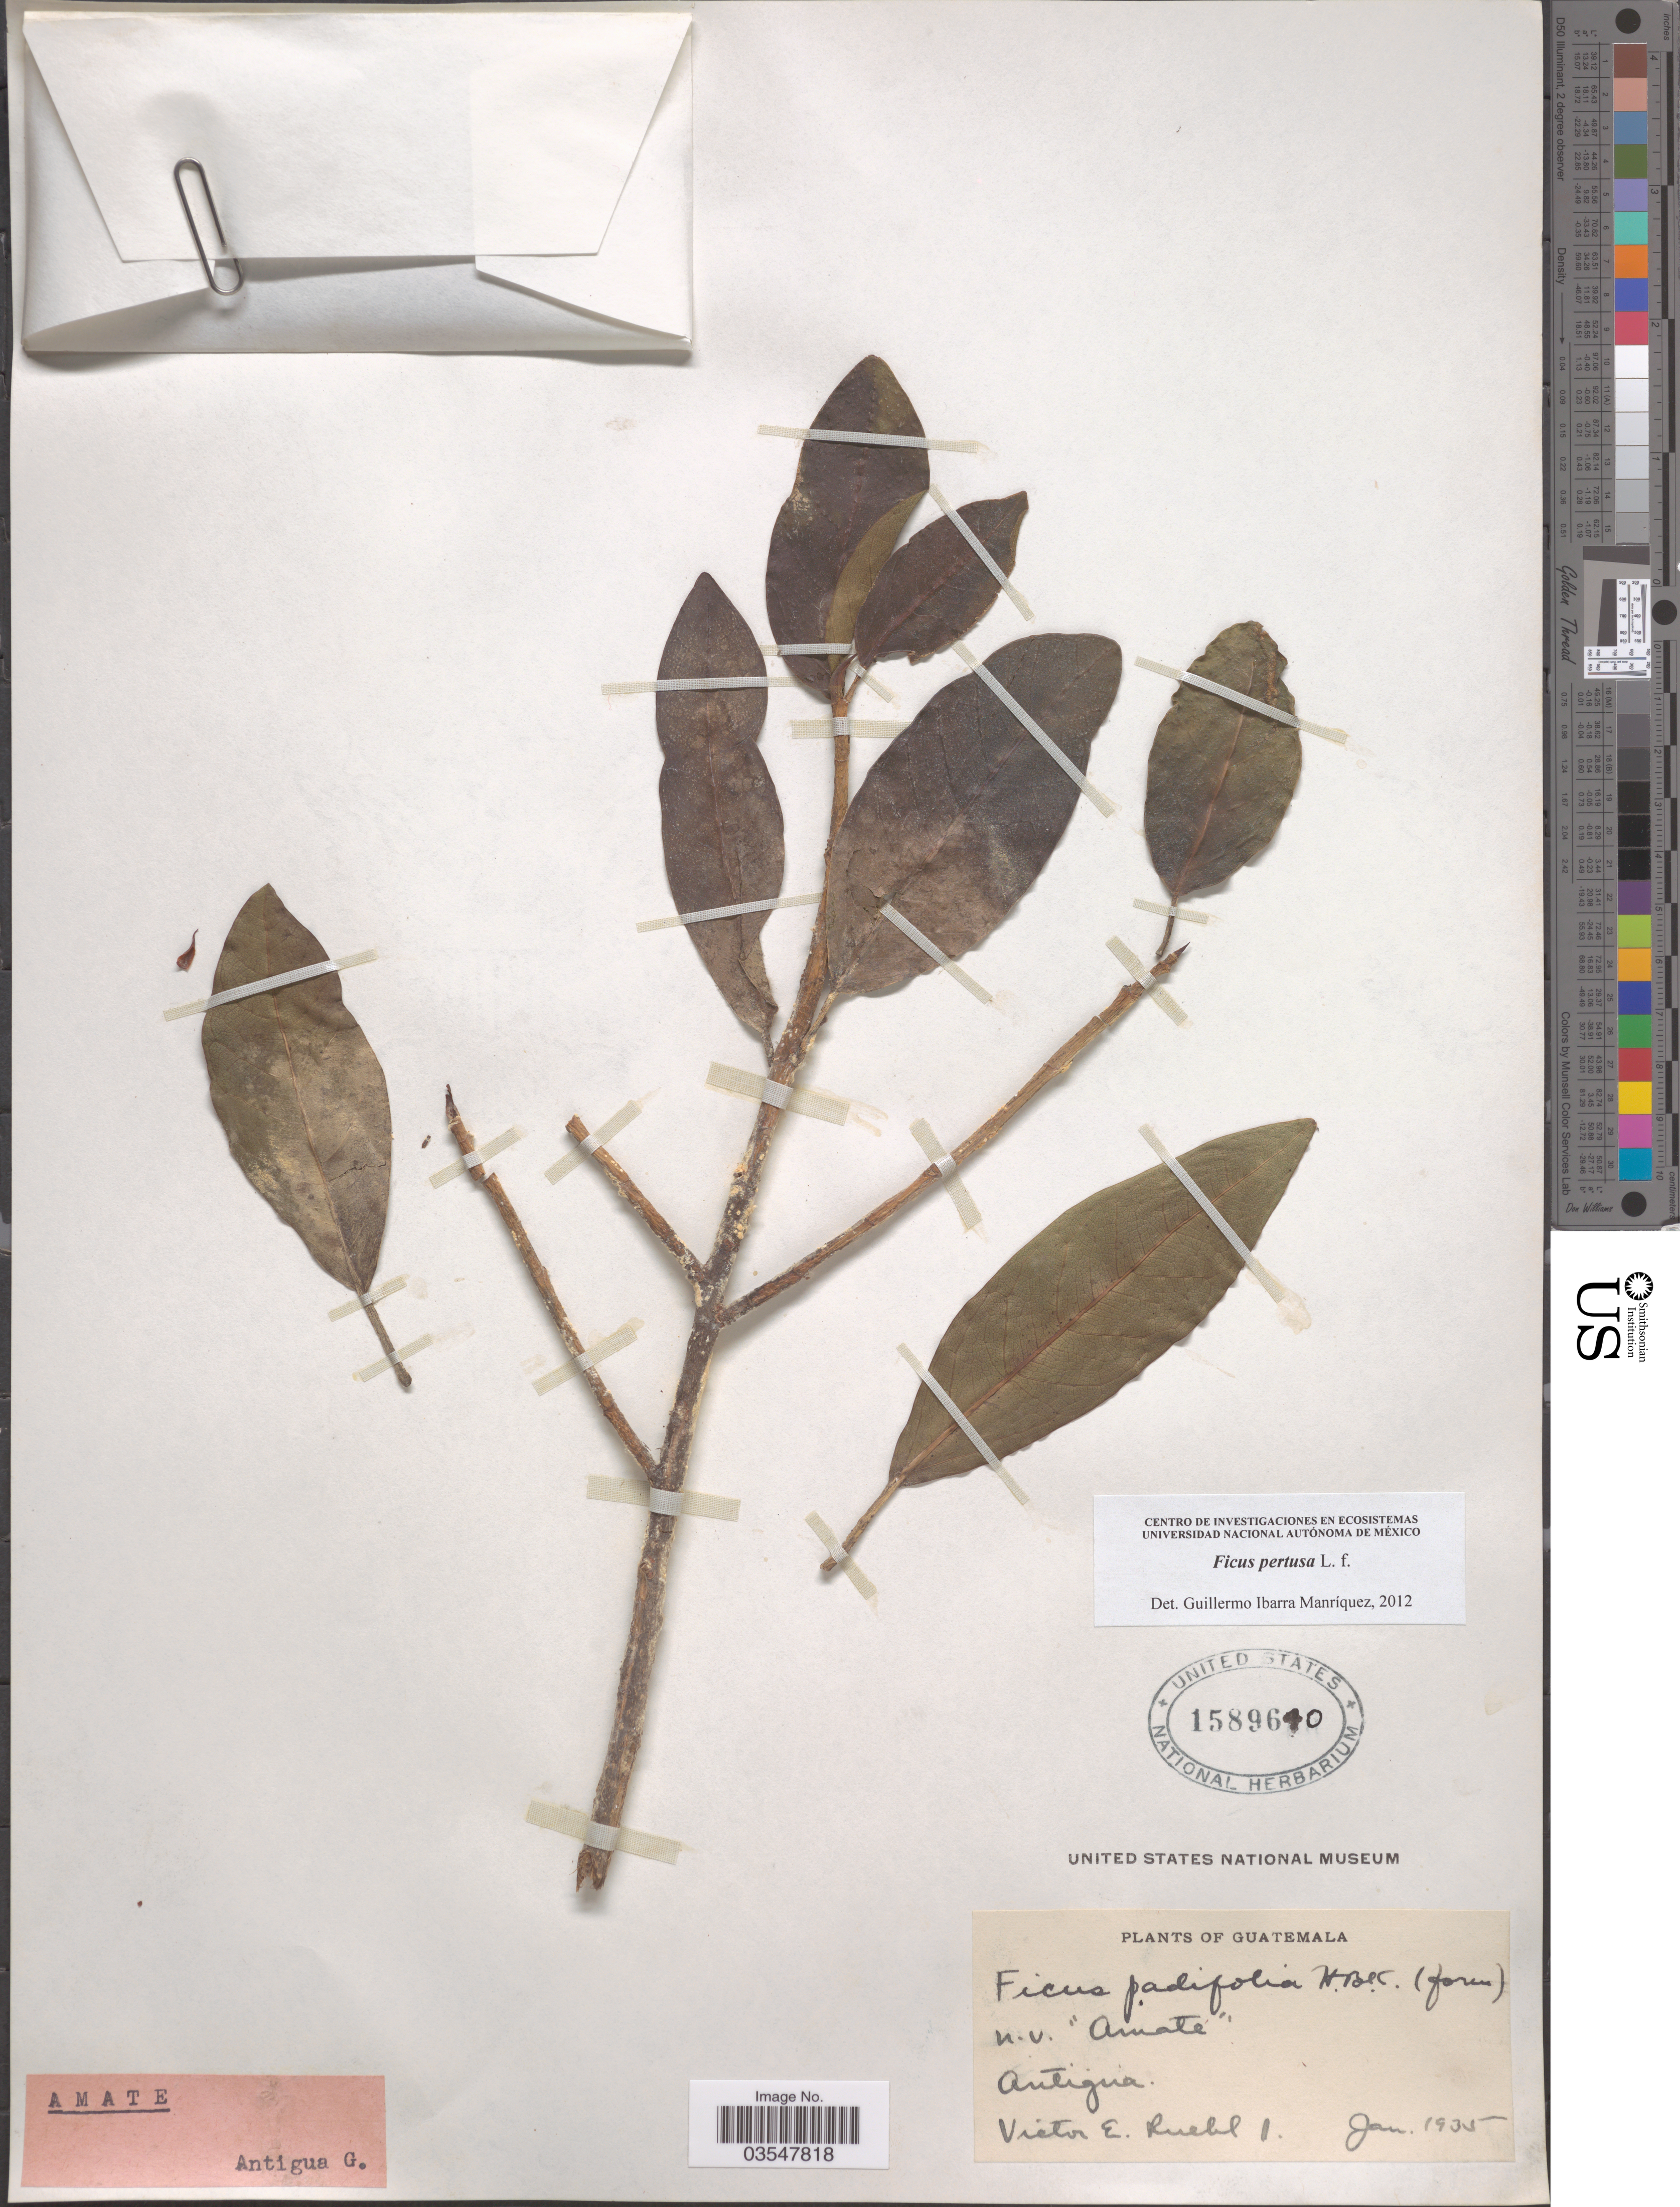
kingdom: Plantae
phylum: Tracheophyta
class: Magnoliopsida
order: Rosales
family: Moraceae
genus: Ficus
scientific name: Ficus pertusa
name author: L. f.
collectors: V. Ruehl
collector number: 1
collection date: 1935-01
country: Guatemala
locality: Antigua.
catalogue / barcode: US 1589640